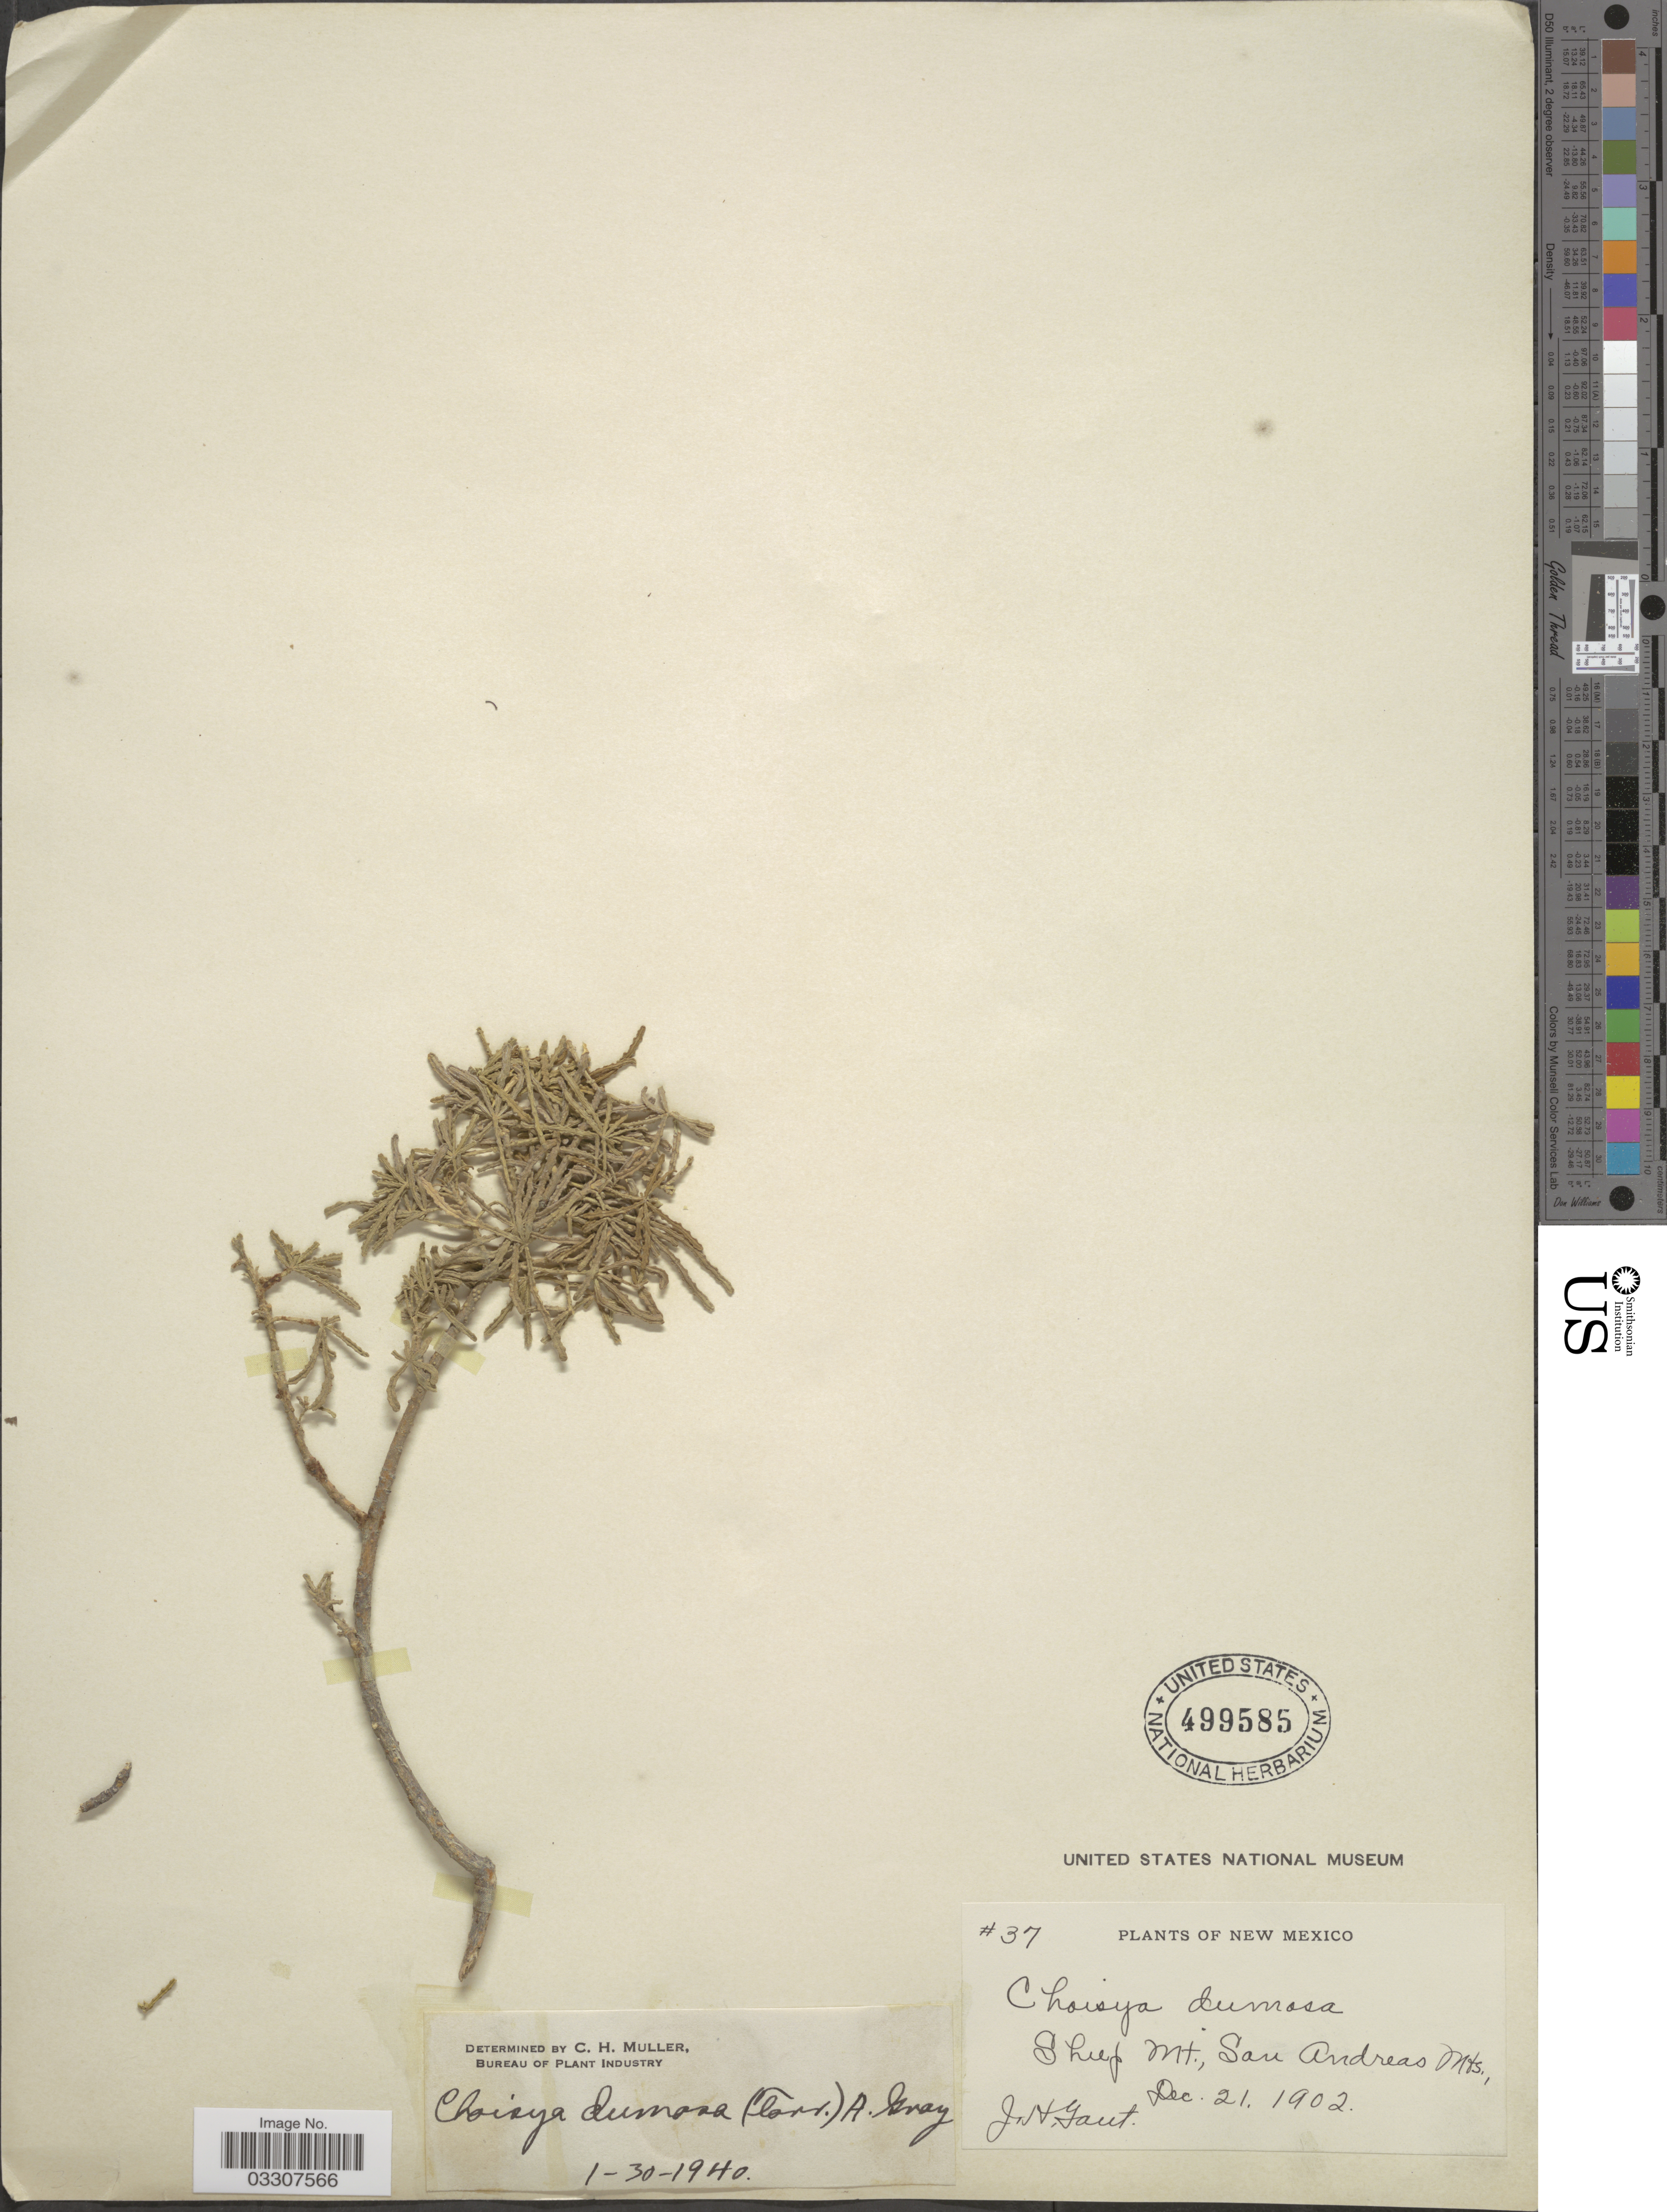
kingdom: Plantae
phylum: Tracheophyta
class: Magnoliopsida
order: Sapindales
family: Rutaceae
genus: Choisya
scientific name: Choisya dumosa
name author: A. Gray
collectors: J. Gaut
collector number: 37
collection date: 1902-12-21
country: United States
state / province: New Mexico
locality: Sheep Mt., San Andreas Mts.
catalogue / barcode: US 499585